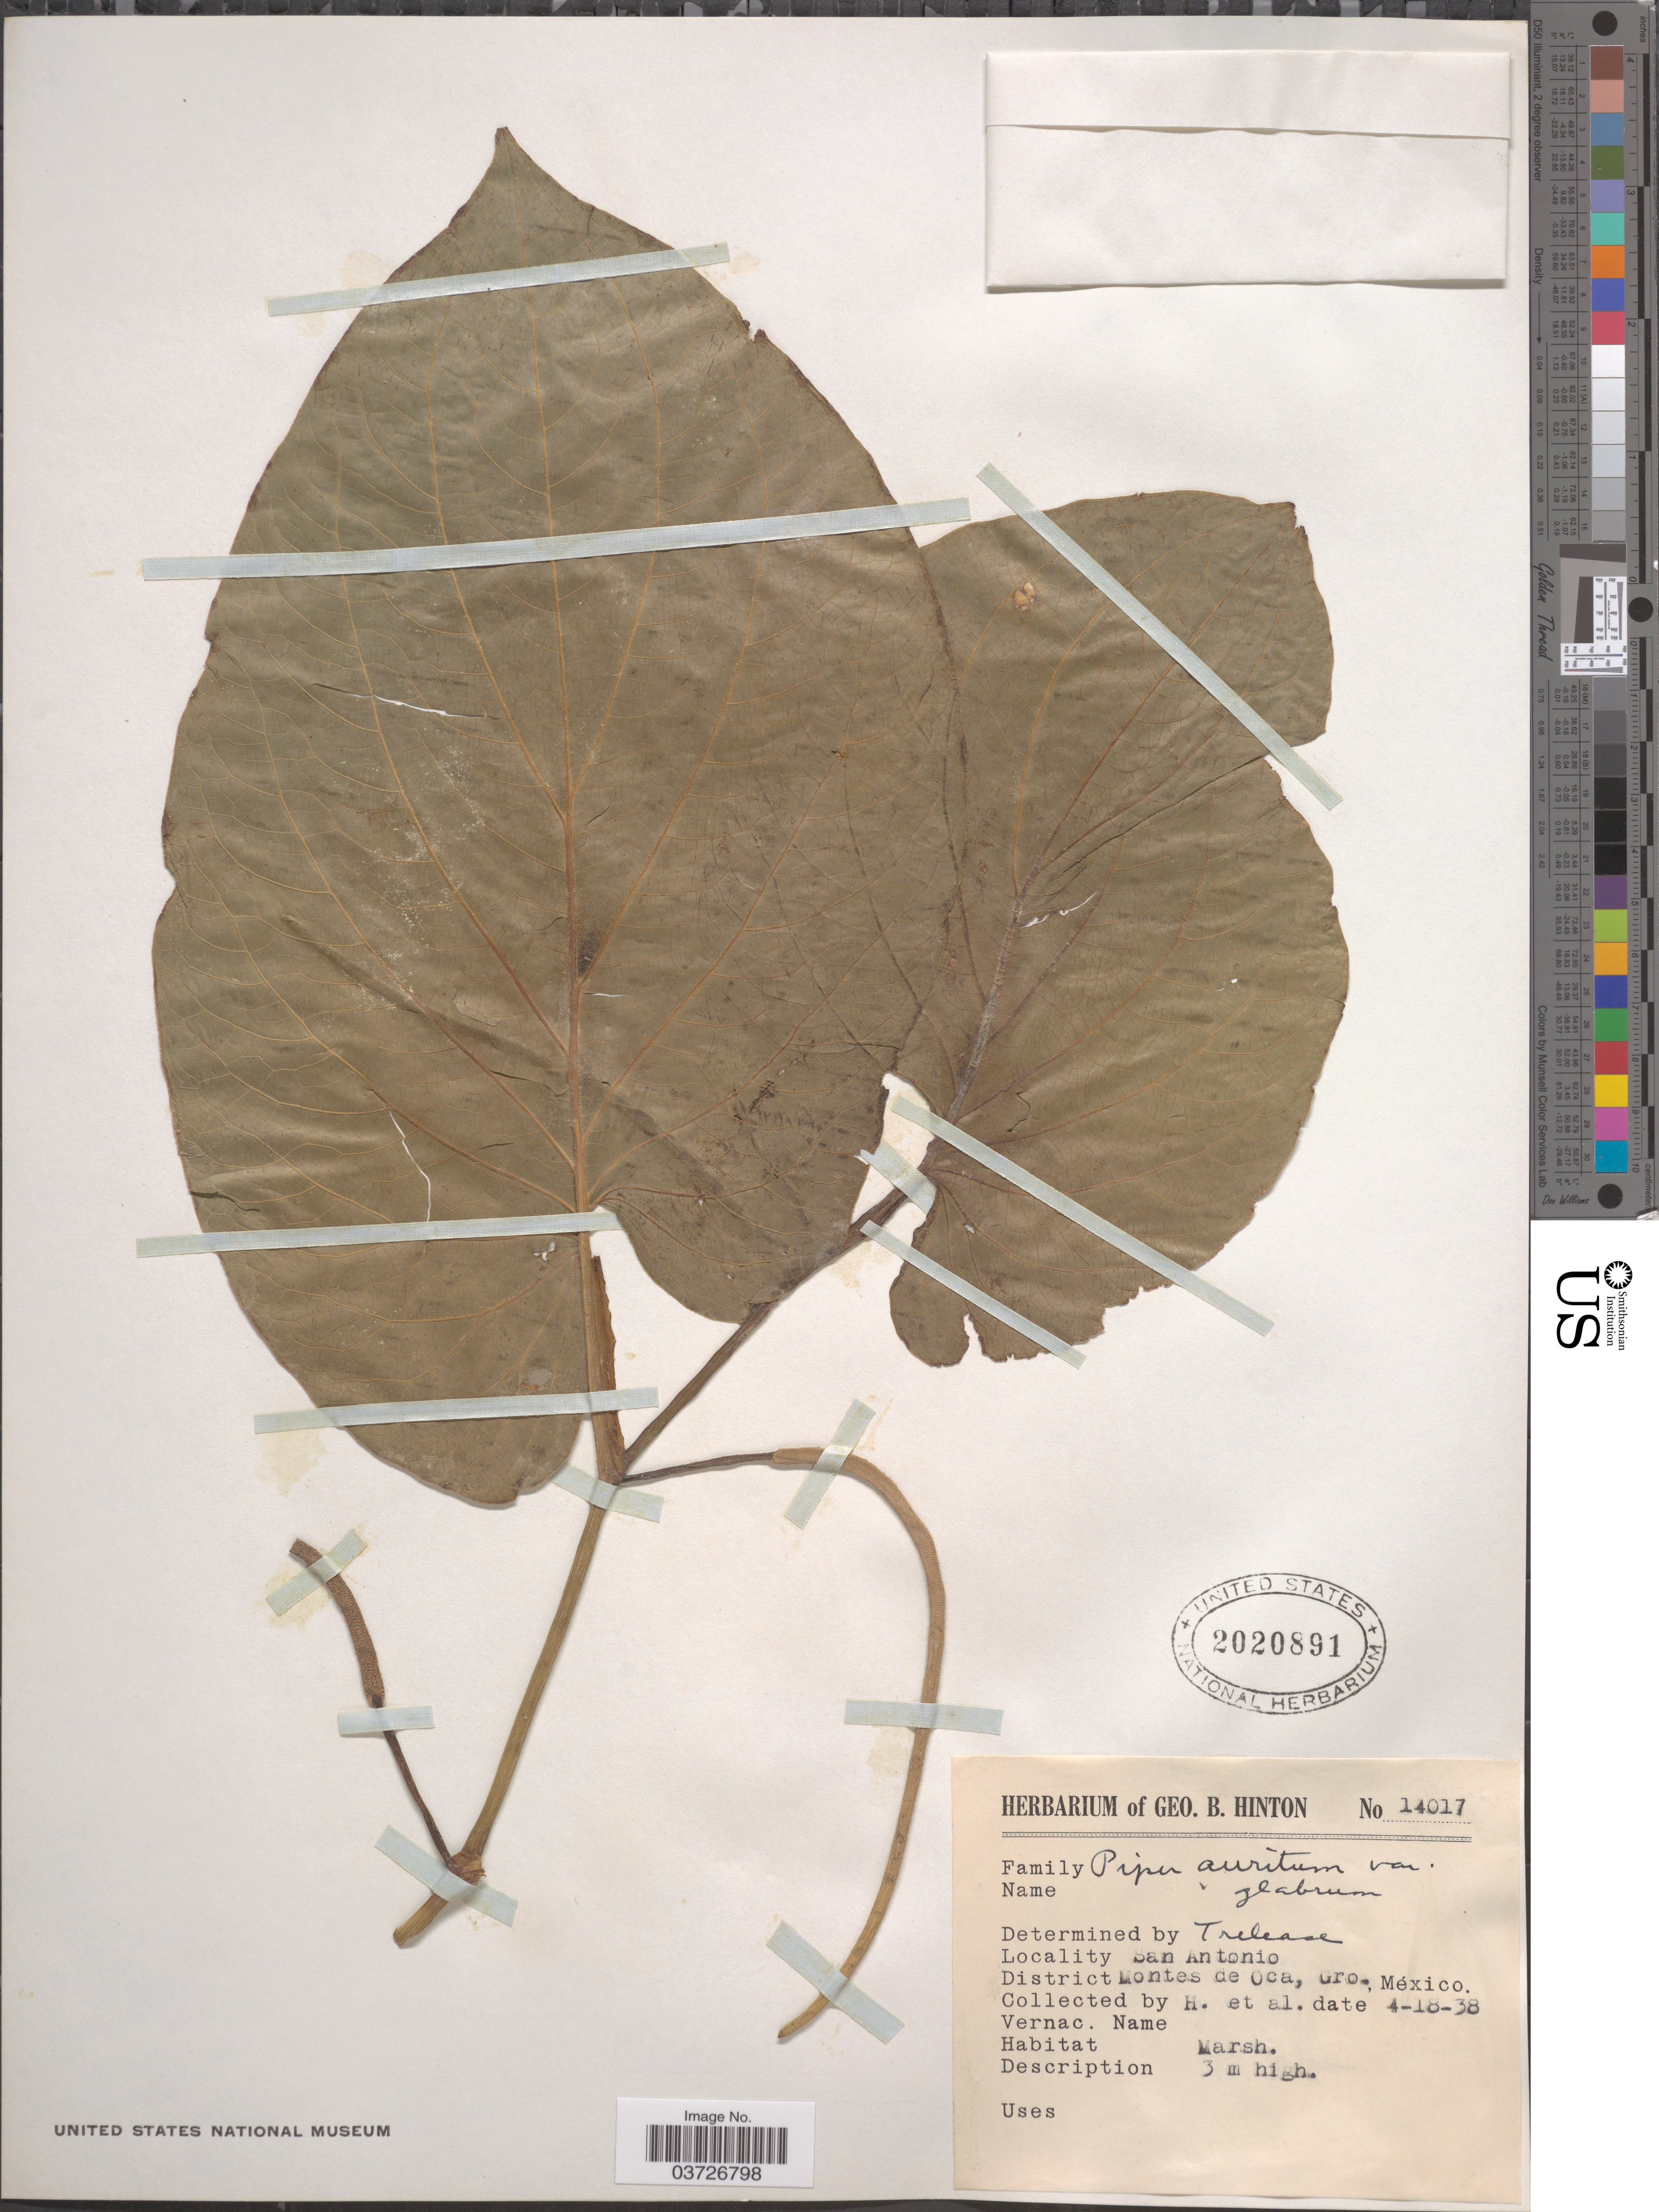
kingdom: Plantae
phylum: Tracheophyta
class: Magnoliopsida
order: Piperales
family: Piperaceae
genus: Piper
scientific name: Piper auritum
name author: Kunth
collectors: G. B. Hinton & et al.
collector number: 14017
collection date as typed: Transcribed d/m/y: 18/4/38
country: Mexico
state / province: Guerrero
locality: San Antonio. Montes de Oca.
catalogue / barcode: US 2020891